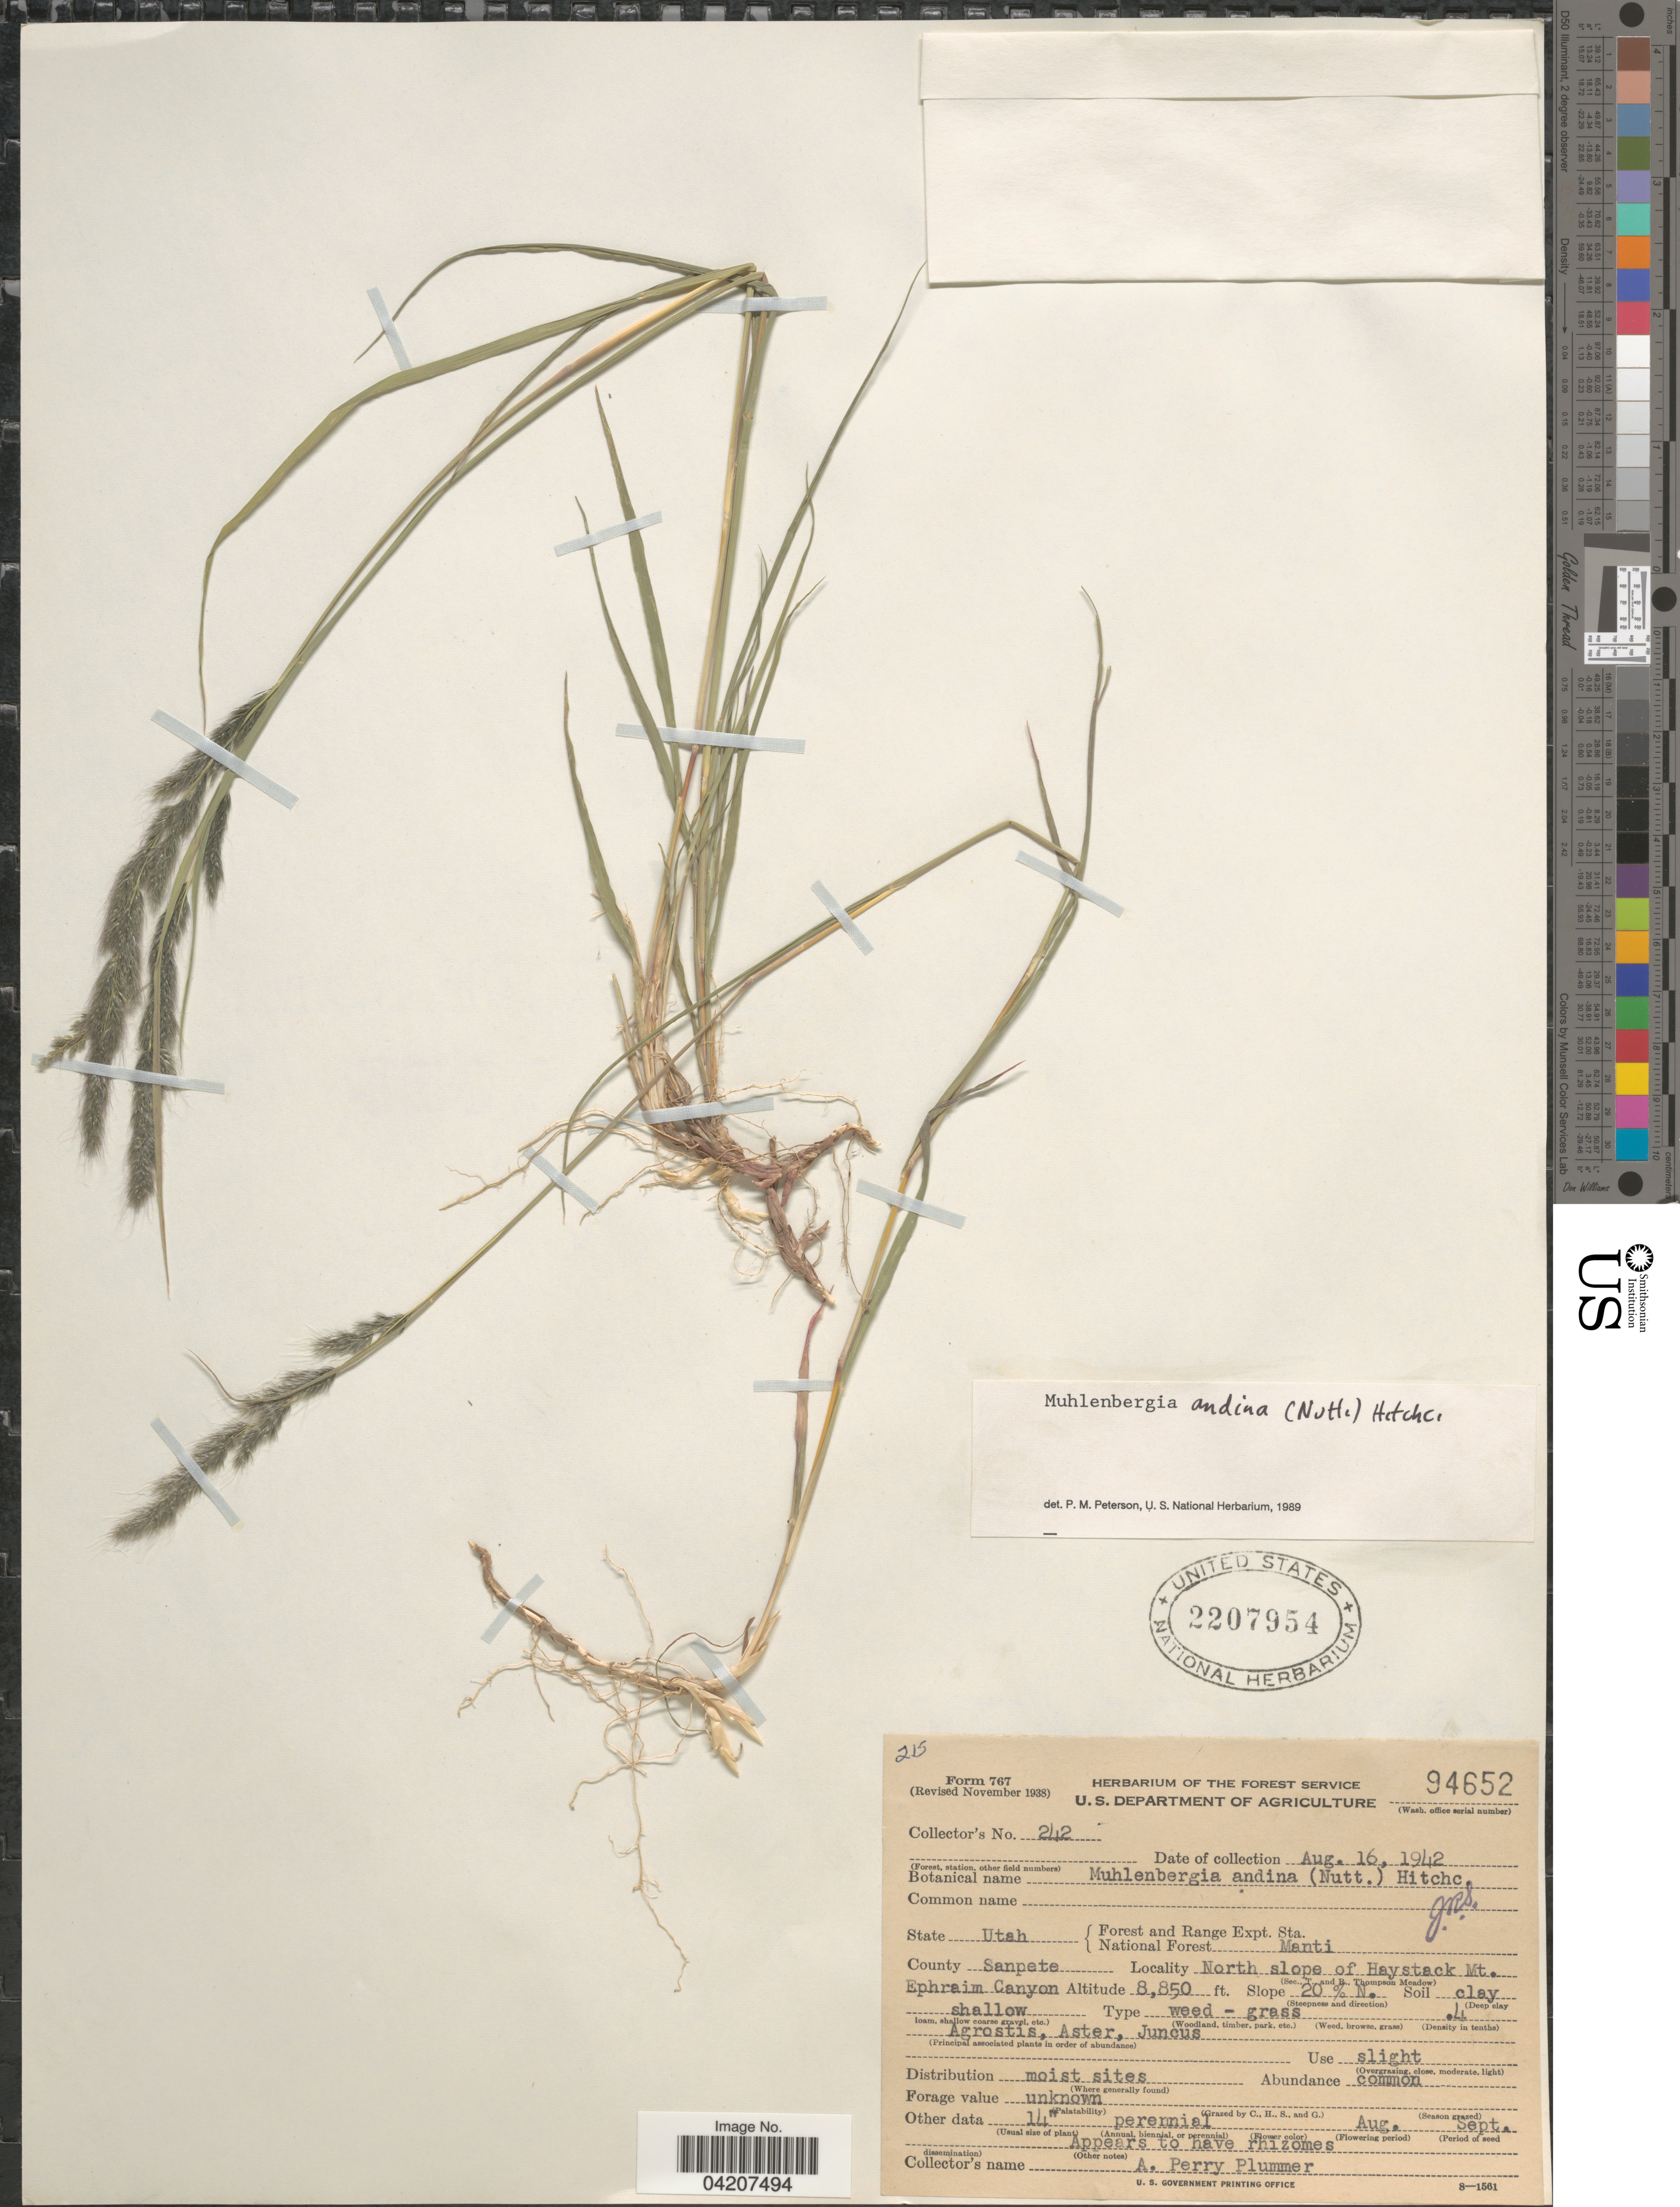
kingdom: Plantae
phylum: Tracheophyta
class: Liliopsida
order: Poales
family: Poaceae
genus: Muhlenbergia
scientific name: Muhlenbergia andina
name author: (Nutt.) Hitchc.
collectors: A. Plummer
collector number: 242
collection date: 1942-08-16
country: United States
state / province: Utah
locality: Manti. County Sanpete. North slope of Haystack Mt. Ephraim Canyon.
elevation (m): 2697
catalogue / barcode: US 2207954